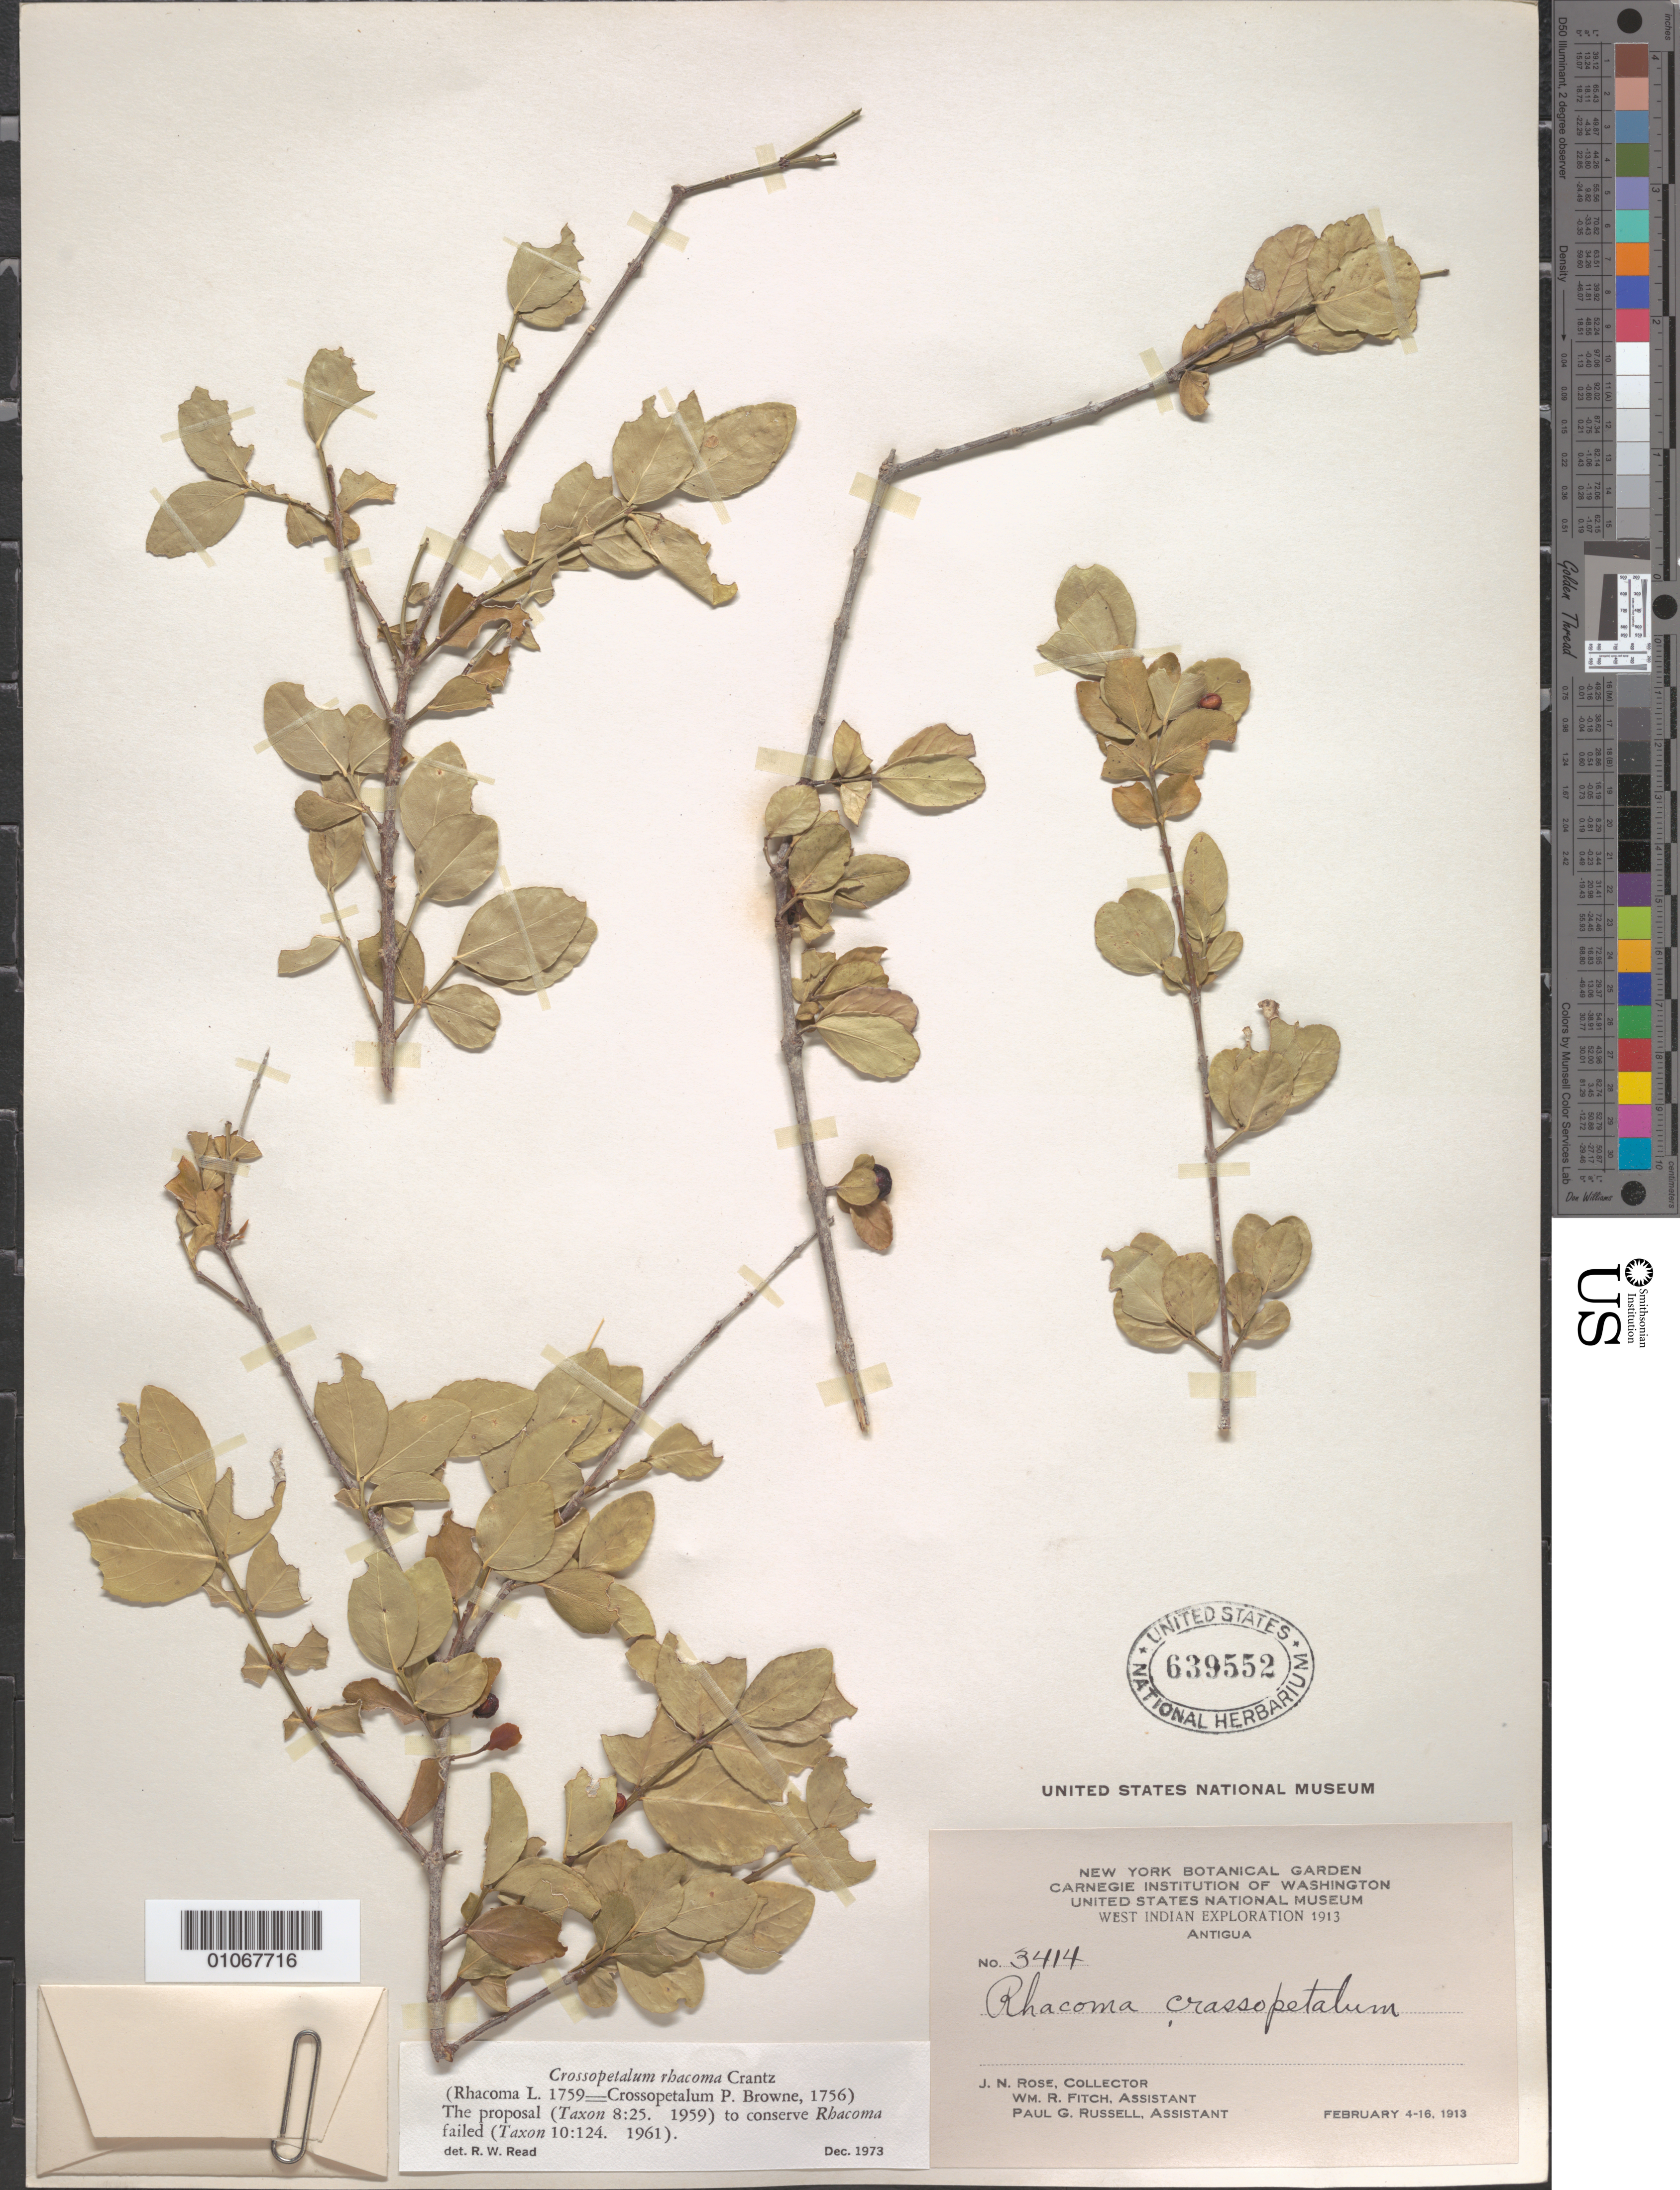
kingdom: Plantae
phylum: Tracheophyta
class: Magnoliopsida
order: Celastrales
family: Celastraceae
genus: Crossopetalum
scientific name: Crossopetalum rhacoma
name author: Crantz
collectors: J. N. Rose, W. R. Fitch & P. G. Russell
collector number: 3414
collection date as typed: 04 Feb 1913 to 16 Feb 1913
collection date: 1913-02-04/1913-02-16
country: Antigua and Barbuda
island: Antigua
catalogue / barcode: US 639552